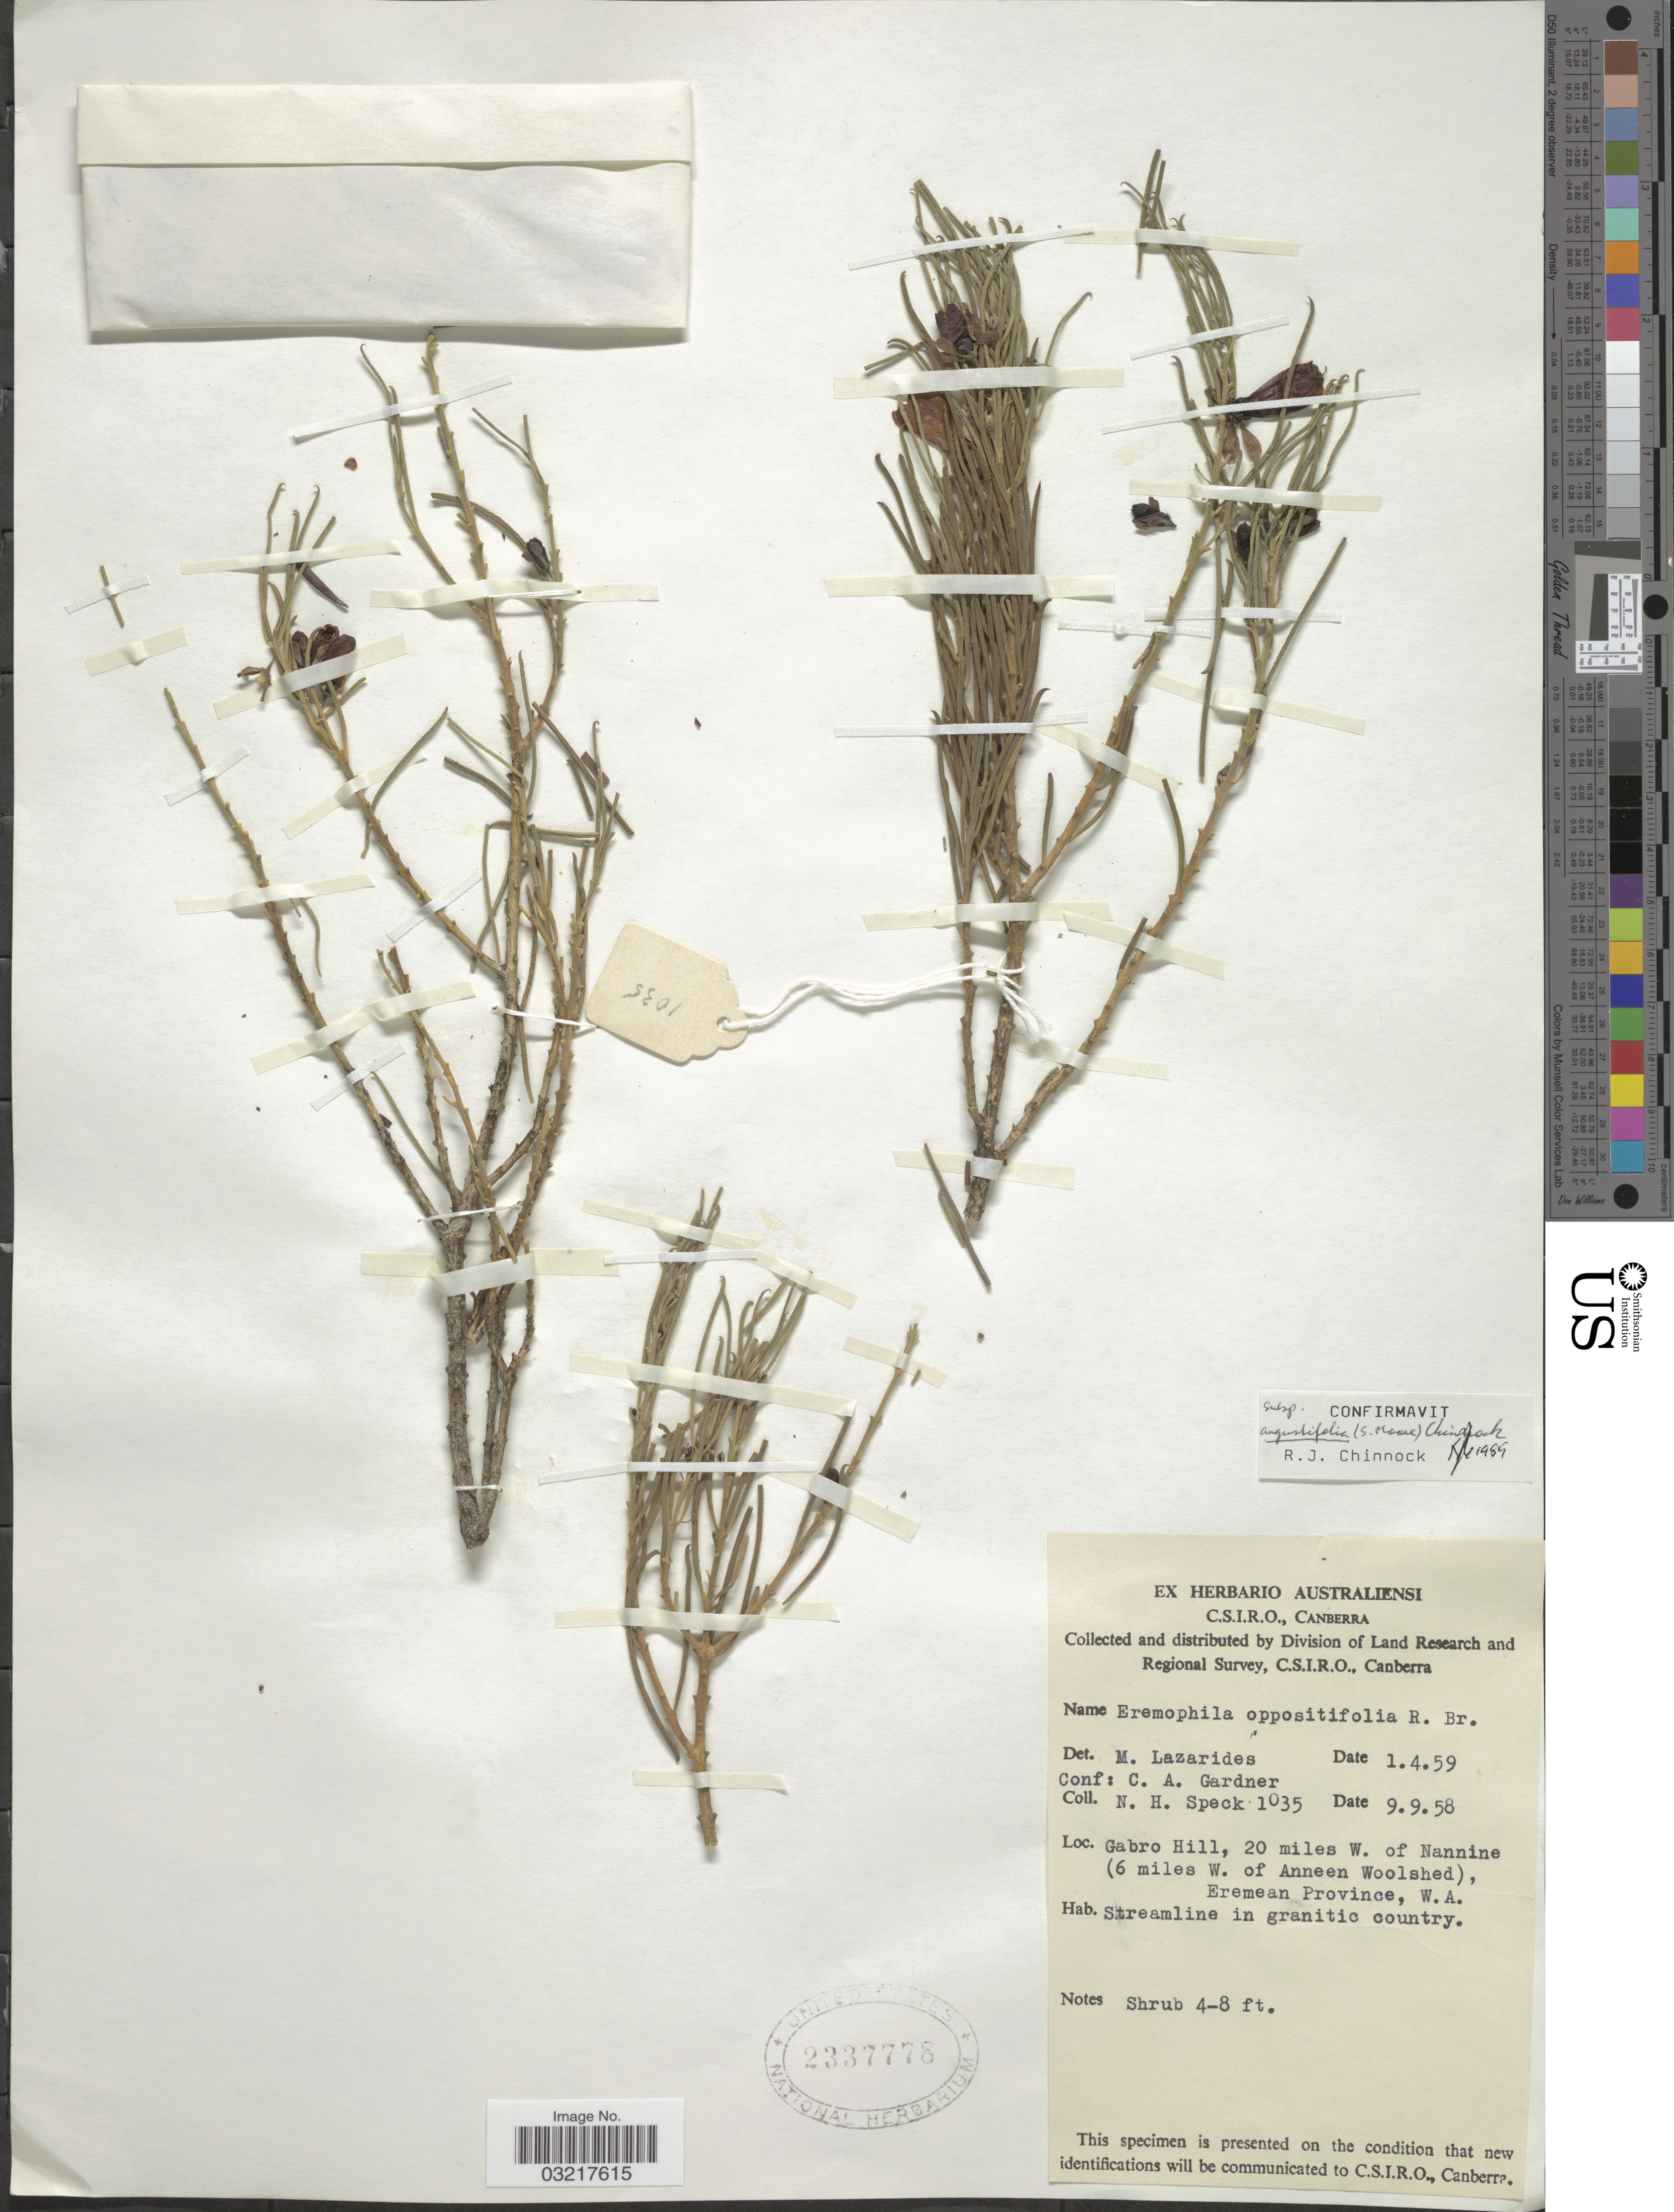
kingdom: Plantae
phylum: Tracheophyta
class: Magnoliopsida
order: Lamiales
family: Scrophulariaceae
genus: Eremophila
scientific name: Eremophila oppositifolia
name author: R. Br.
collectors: N. Speck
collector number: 1035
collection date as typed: Transcribed d/m/y: 9/9/58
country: Australia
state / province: Western Australia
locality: Gabro Hill, 20 miles W. of Nannine (6 miles W. of Anneen Woolshed), Eremean Province, W.A.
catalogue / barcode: US 2337778